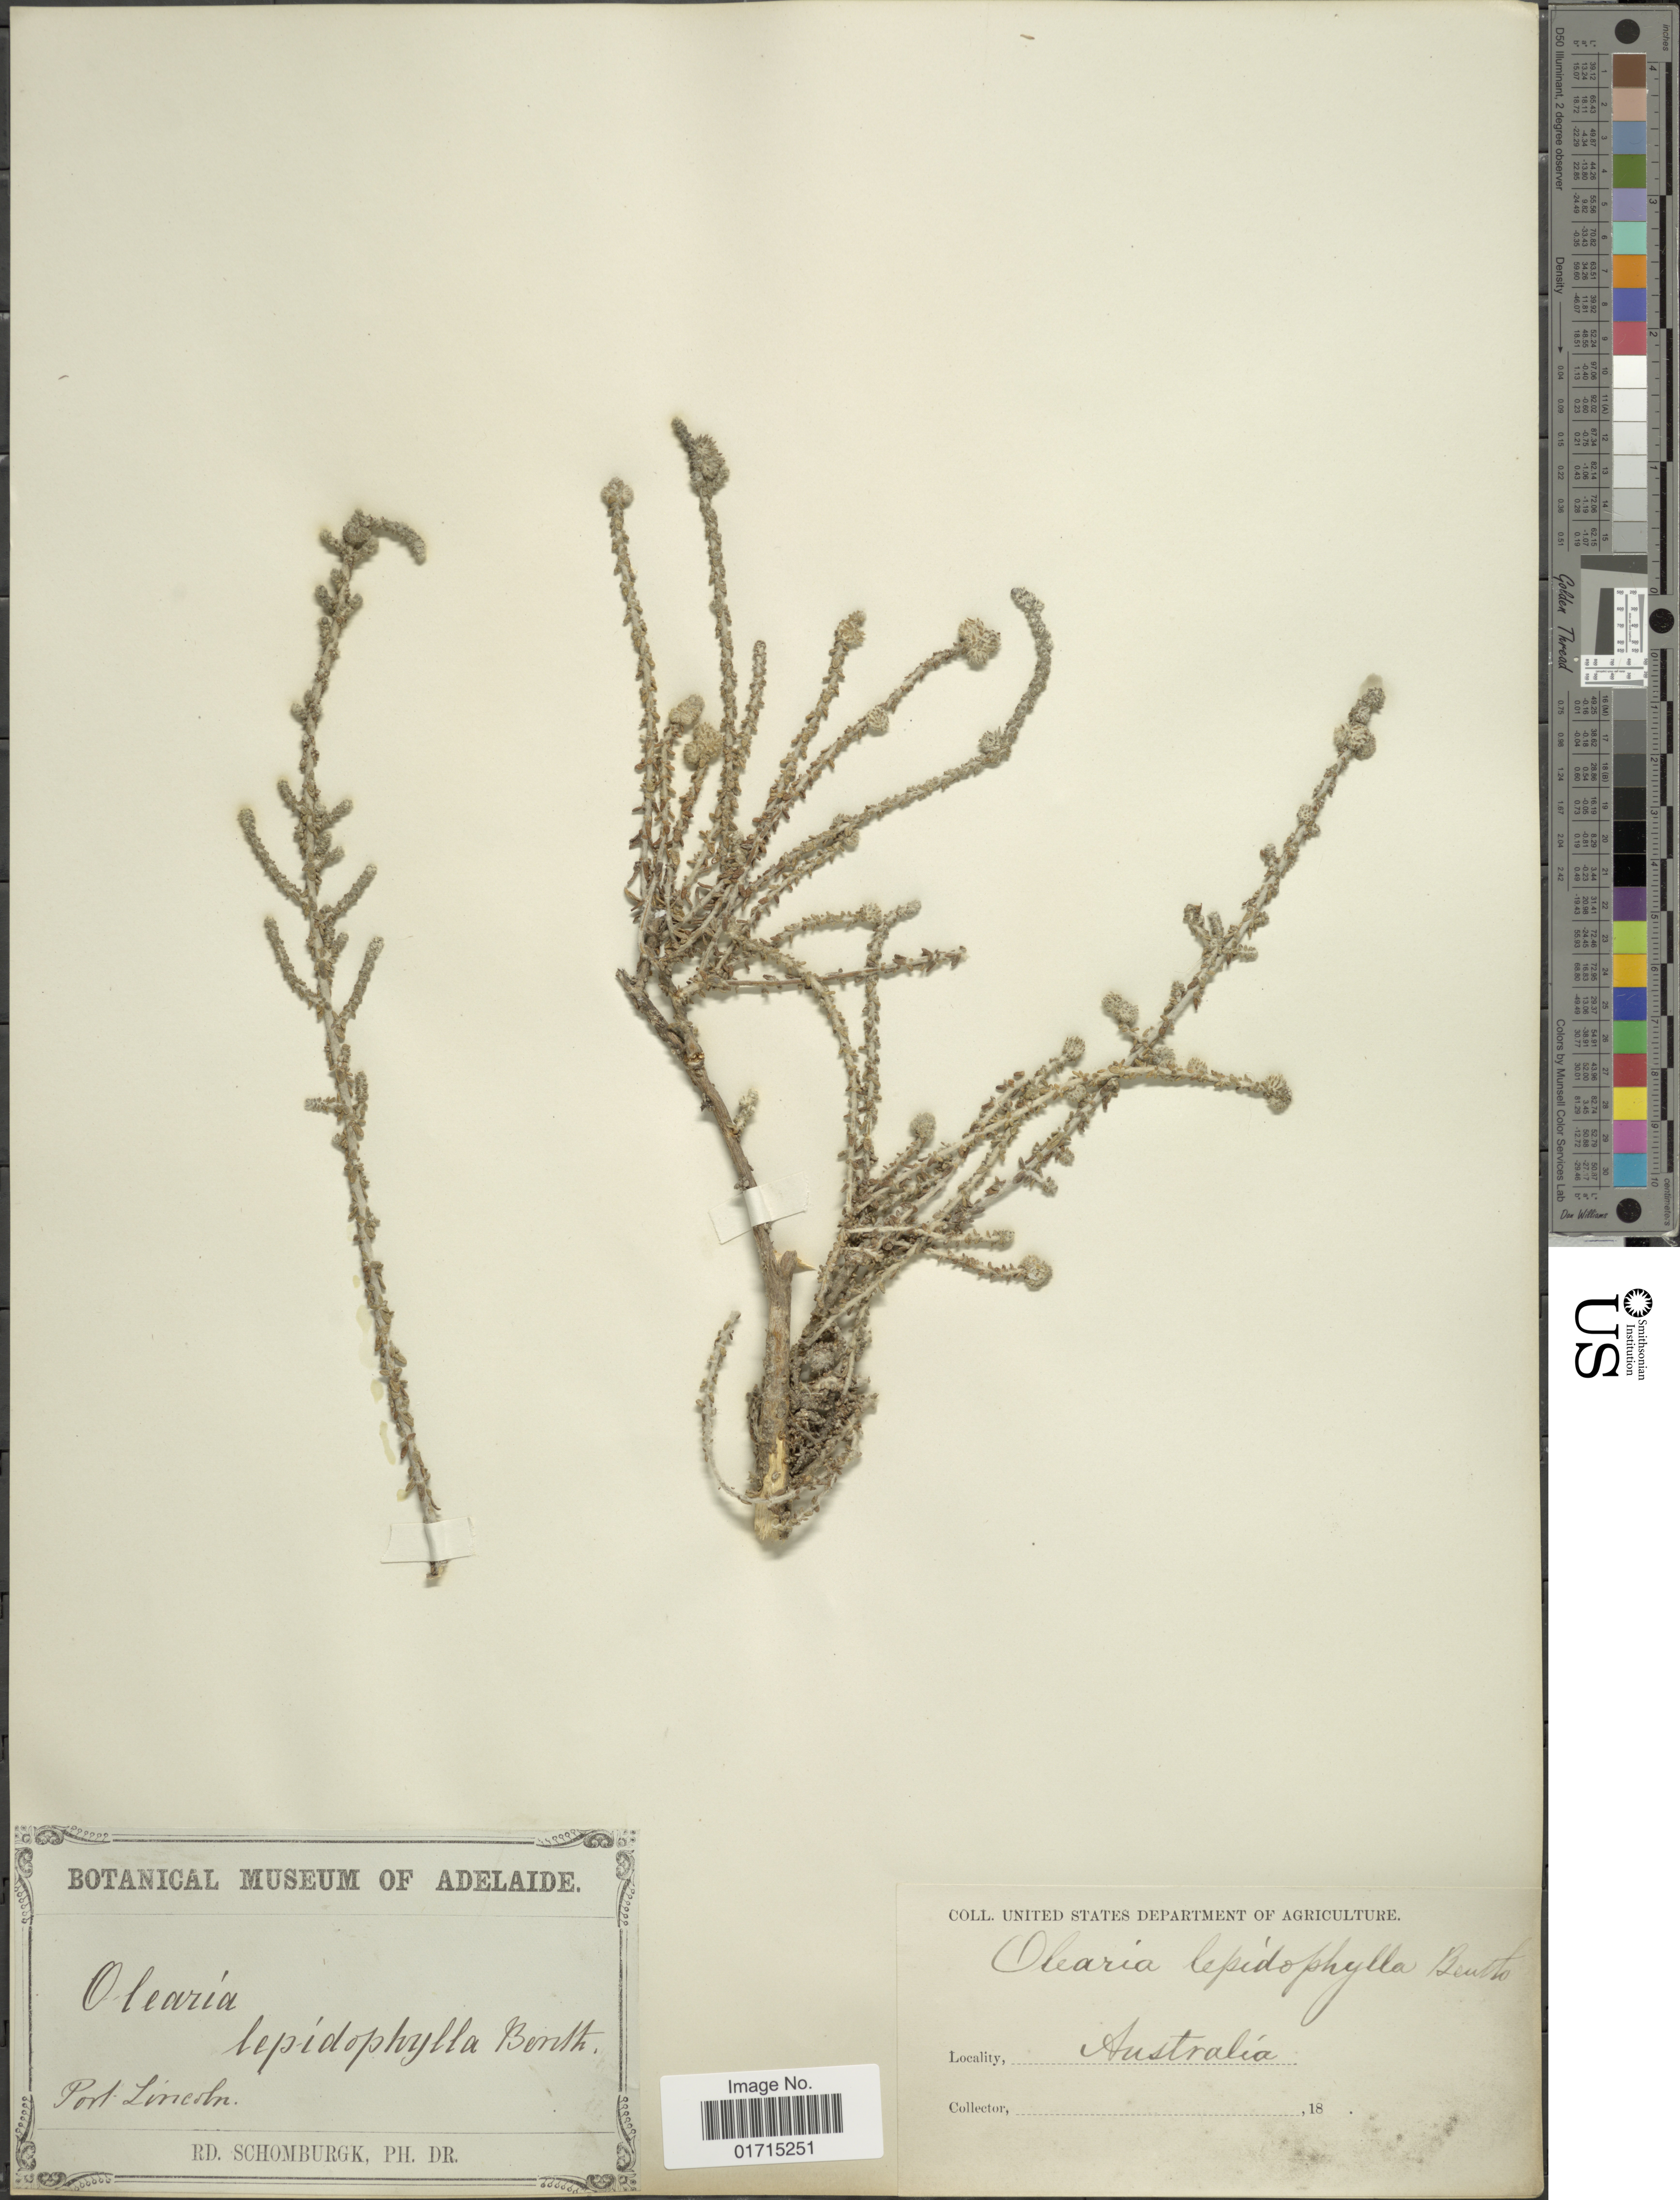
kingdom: Plantae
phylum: Tracheophyta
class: Magnoliopsida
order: Asterales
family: Asteraceae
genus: Olearia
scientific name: Olearia lepidophylla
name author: (Pers.) Benth.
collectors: R. Schomburgk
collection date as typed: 18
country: Australia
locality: Port Lincoln